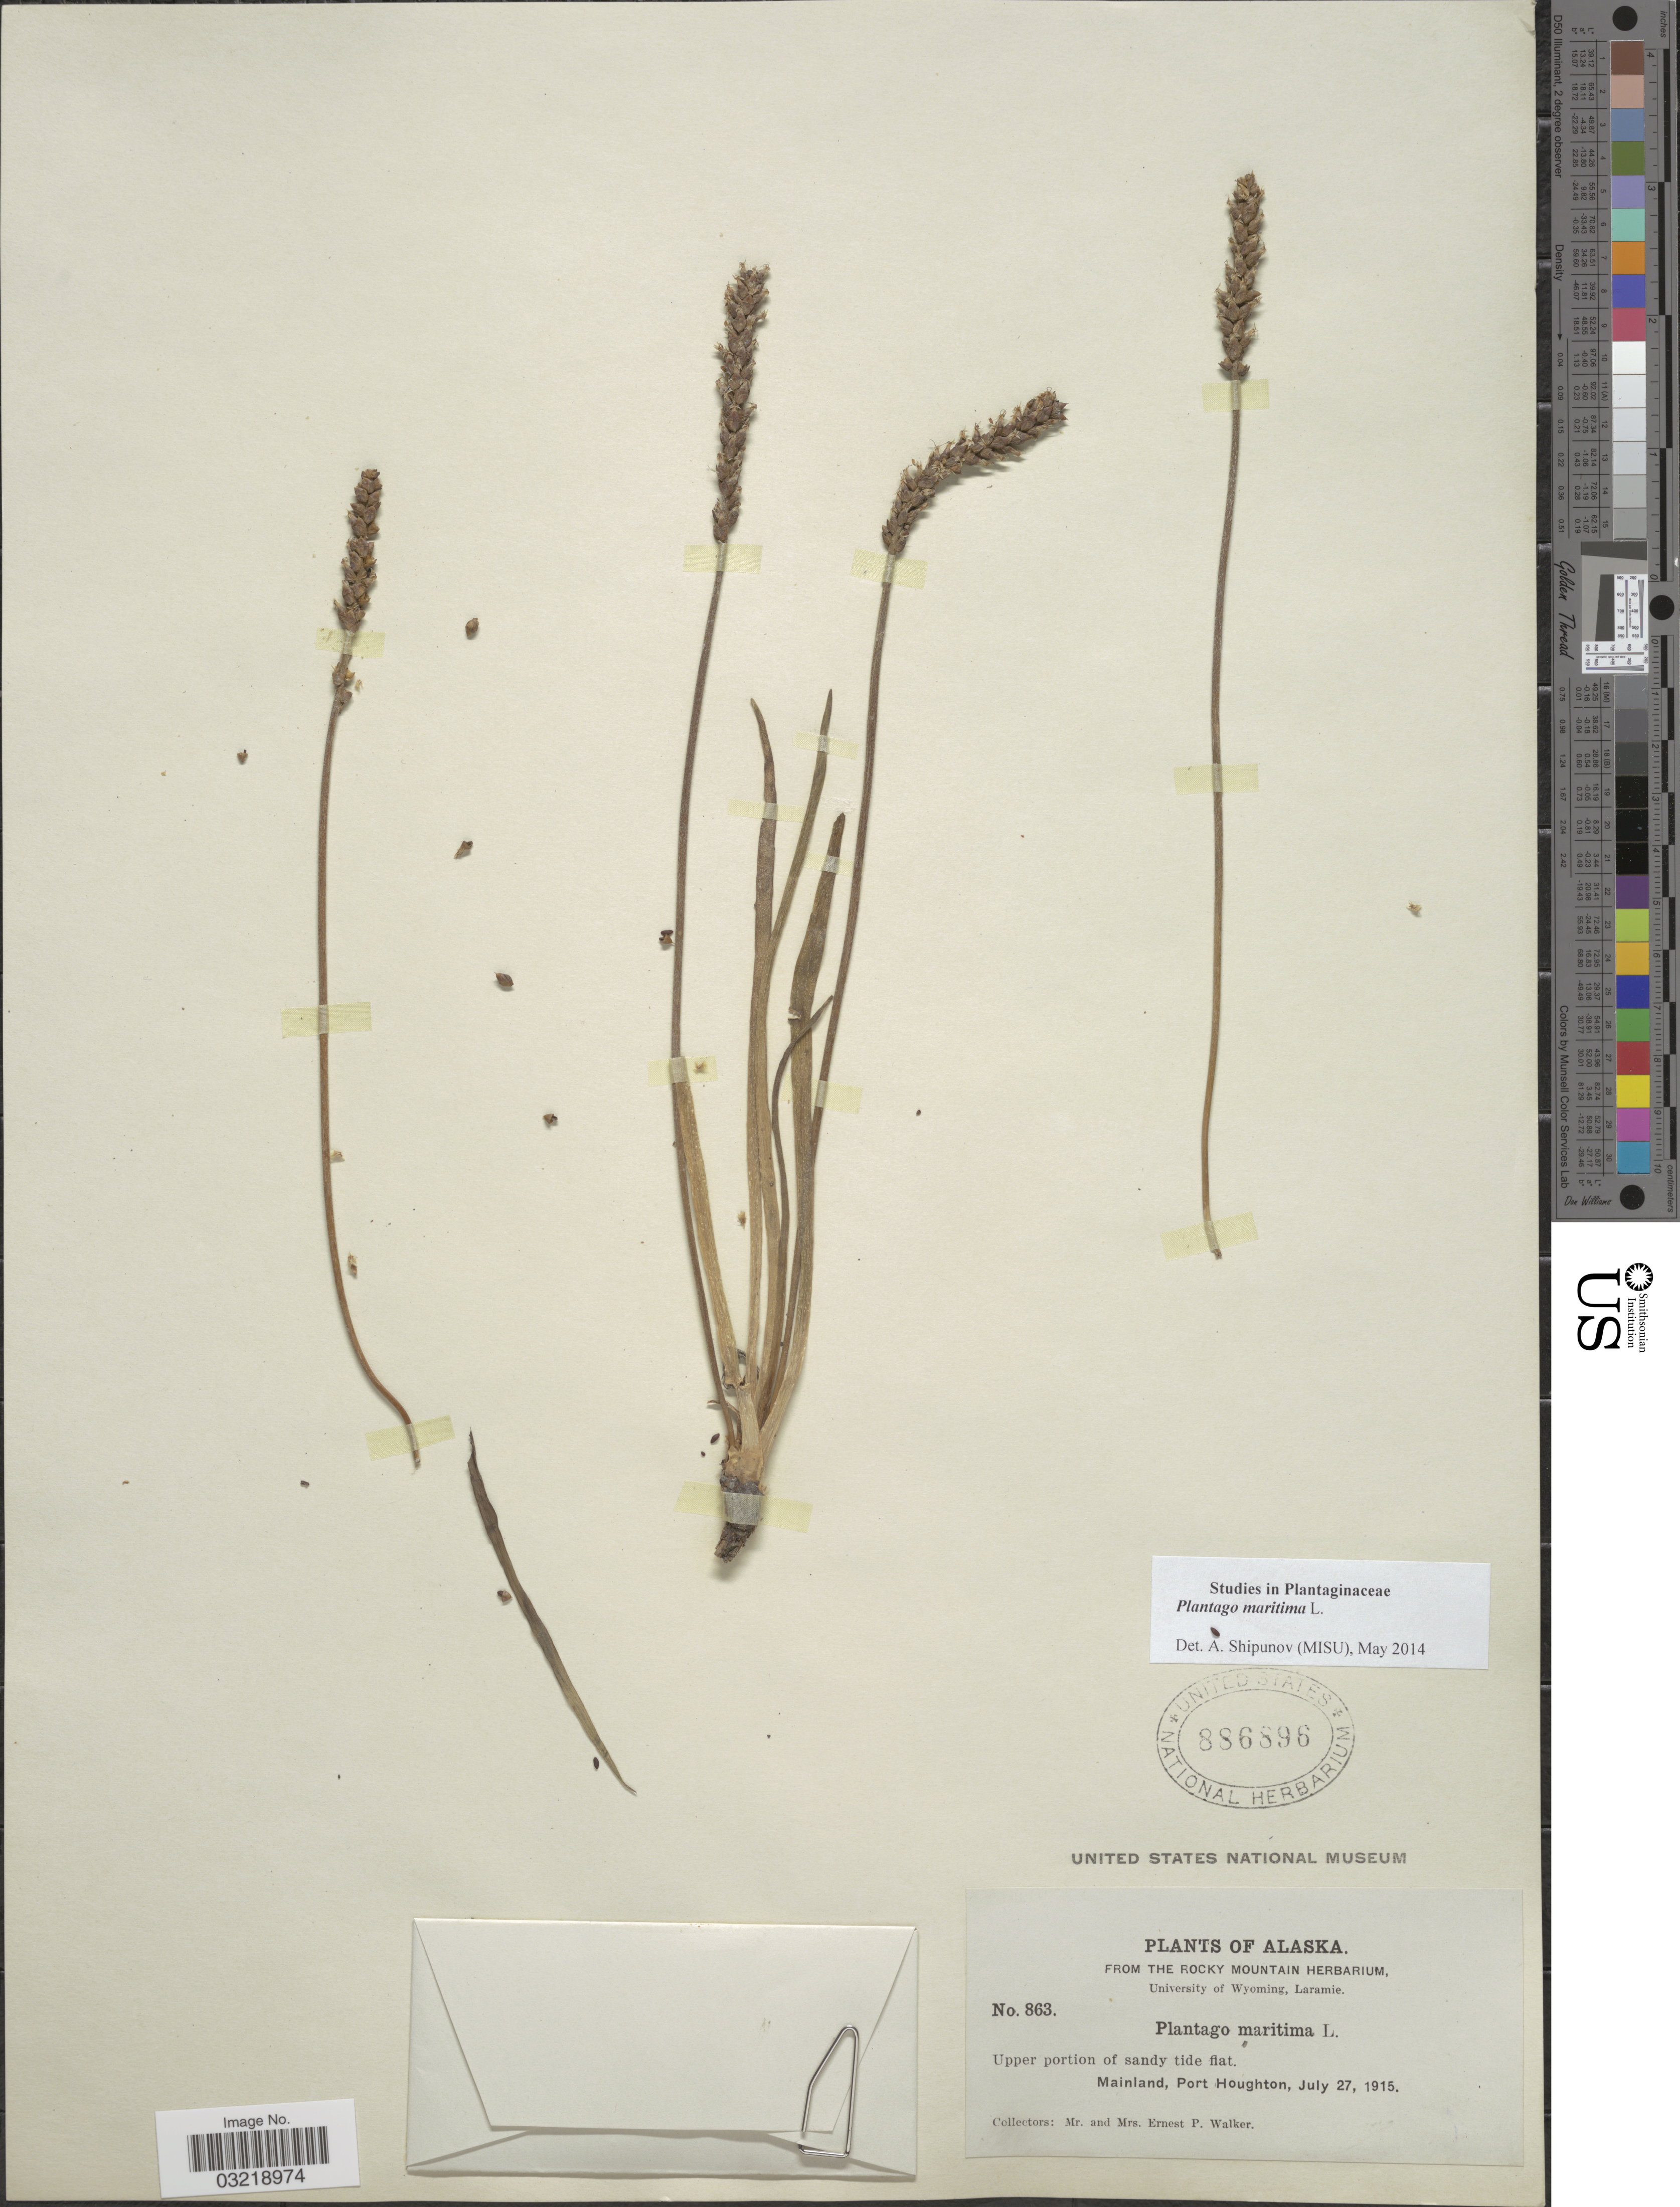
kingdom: Plantae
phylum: Tracheophyta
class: Magnoliopsida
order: Lamiales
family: Plantaginaceae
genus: Plantago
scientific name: Plantago maritima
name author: L.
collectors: E. P. Walker & E. Walker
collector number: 863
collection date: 1915-07-27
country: United States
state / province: Alaska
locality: Mainland, Port Houghton.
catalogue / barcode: US 886896